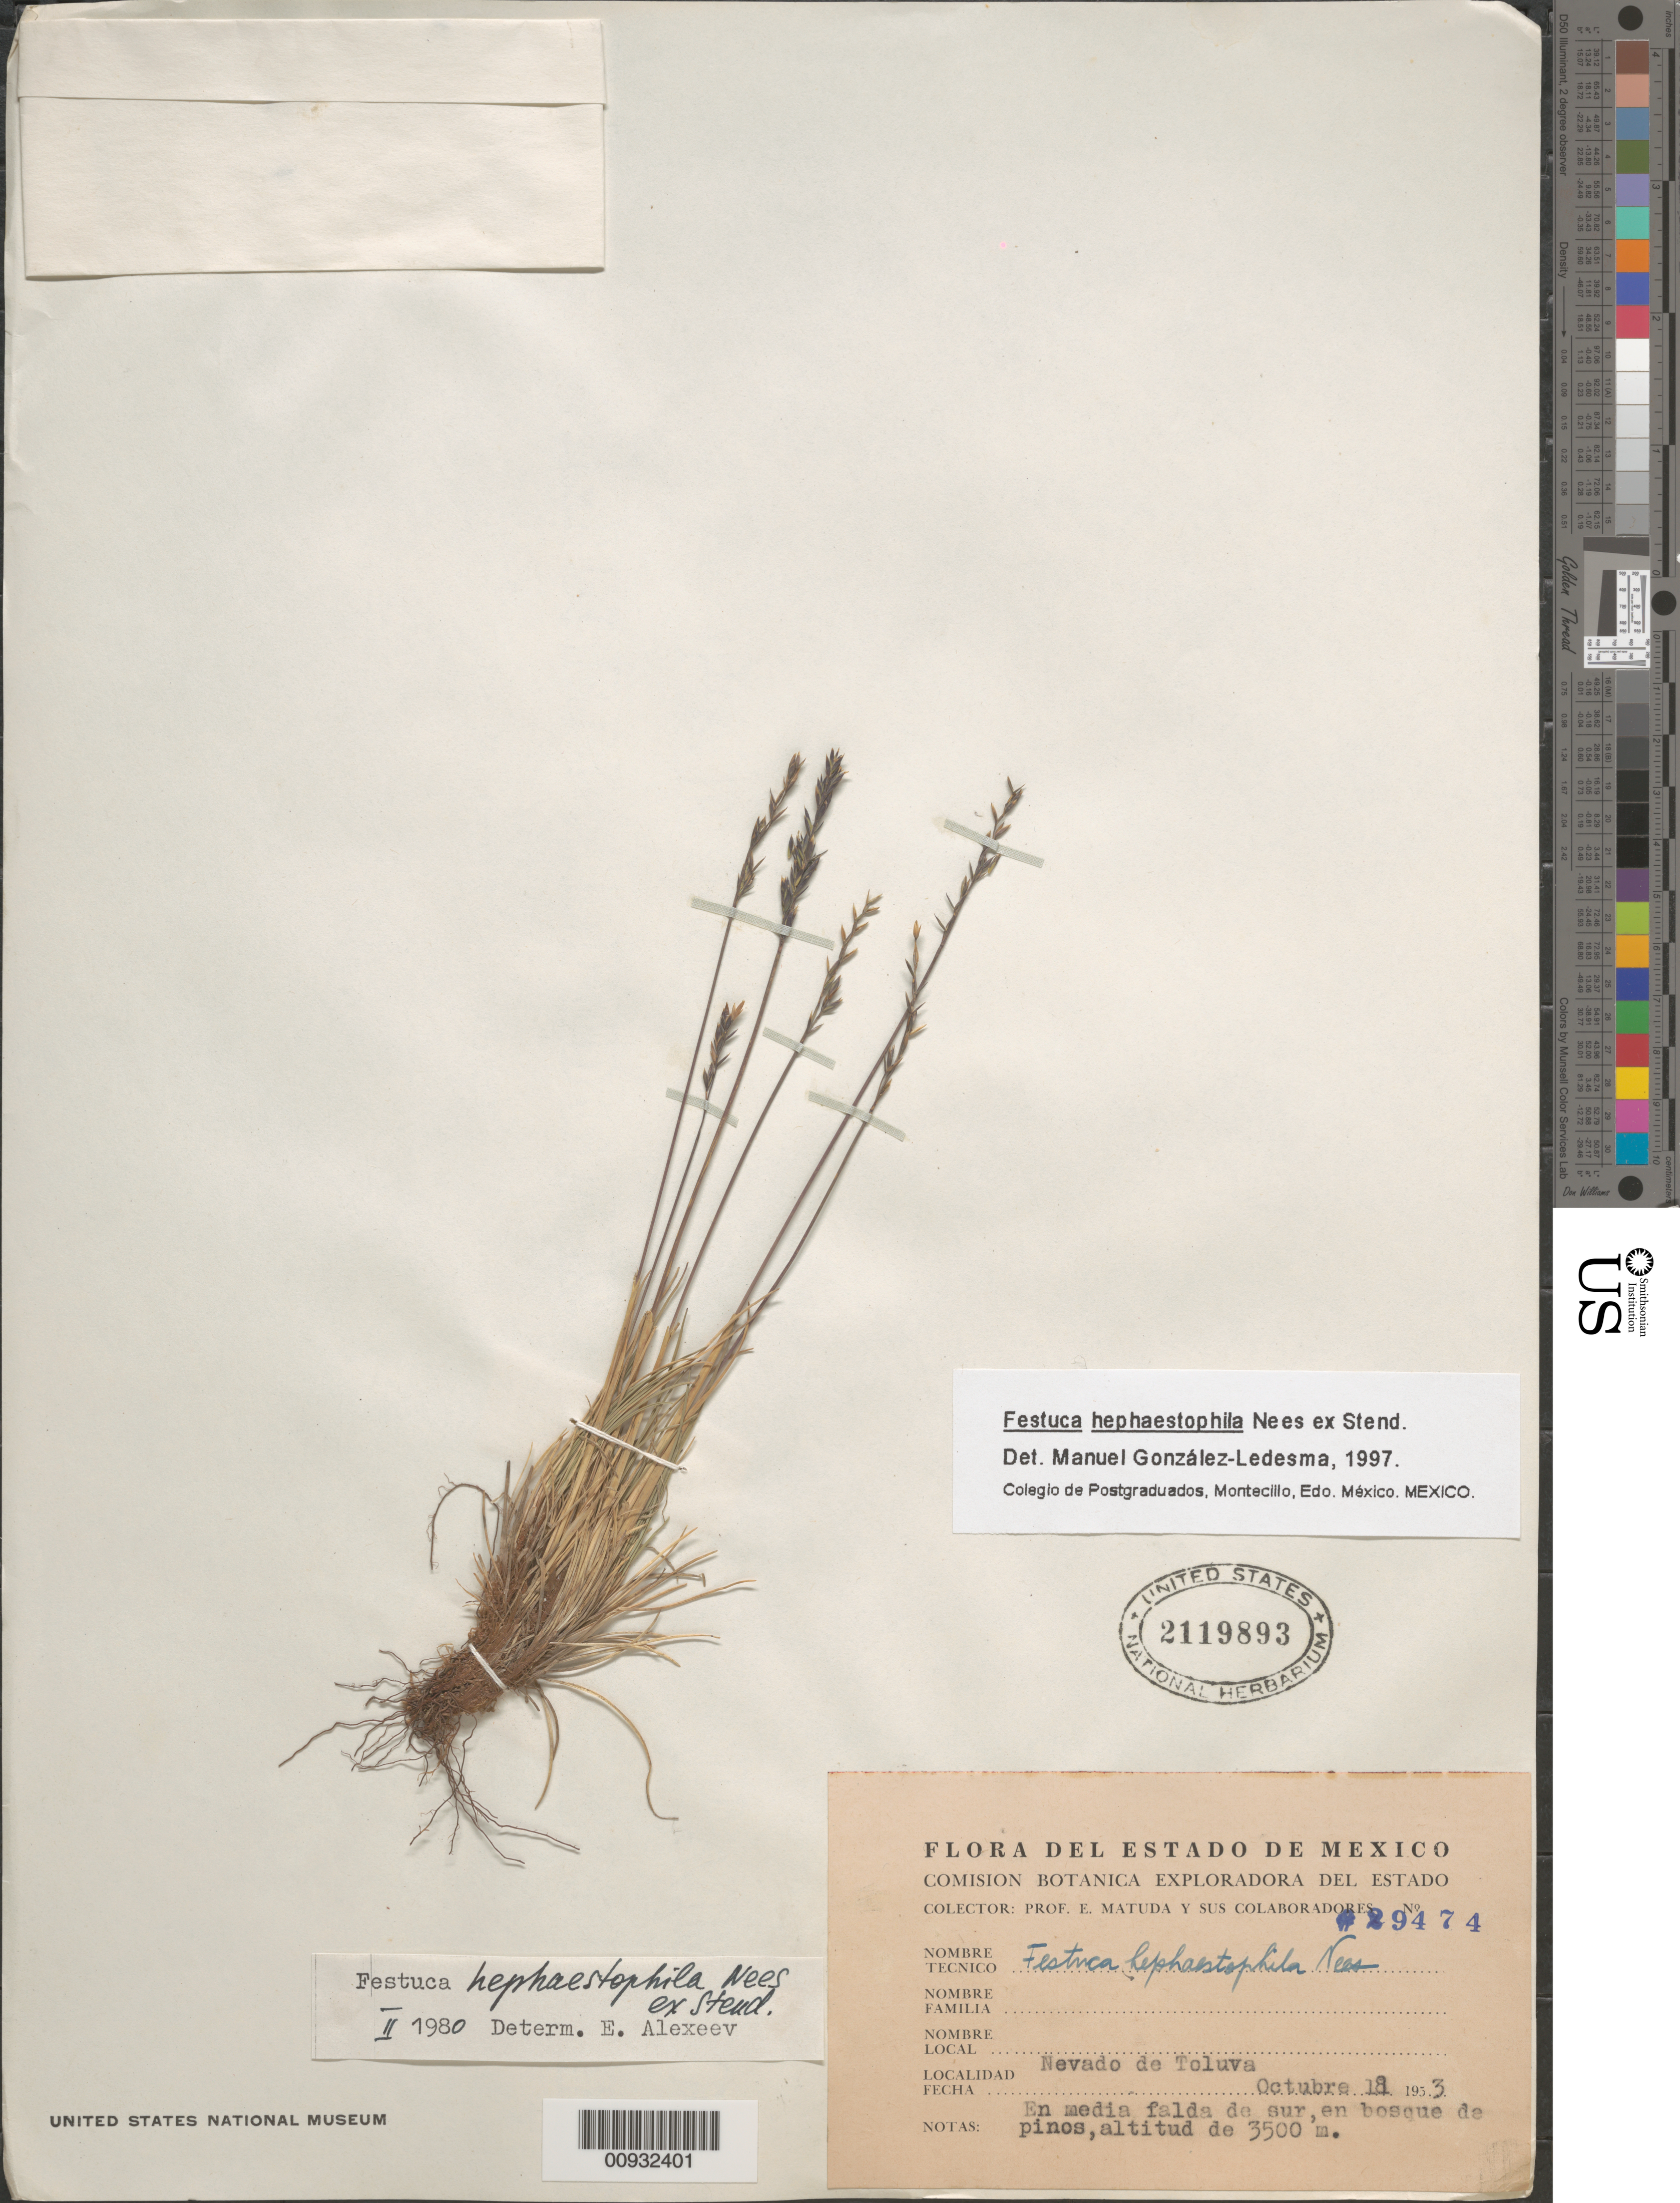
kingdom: Plantae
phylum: Tracheophyta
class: Liliopsida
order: Poales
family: Poaceae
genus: Festuca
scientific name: Festuca hephaestophila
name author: Nees ex Steud.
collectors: E. Matuda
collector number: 29474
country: Mexico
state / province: México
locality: Nevado de Toluca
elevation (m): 3500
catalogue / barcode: US 2119893